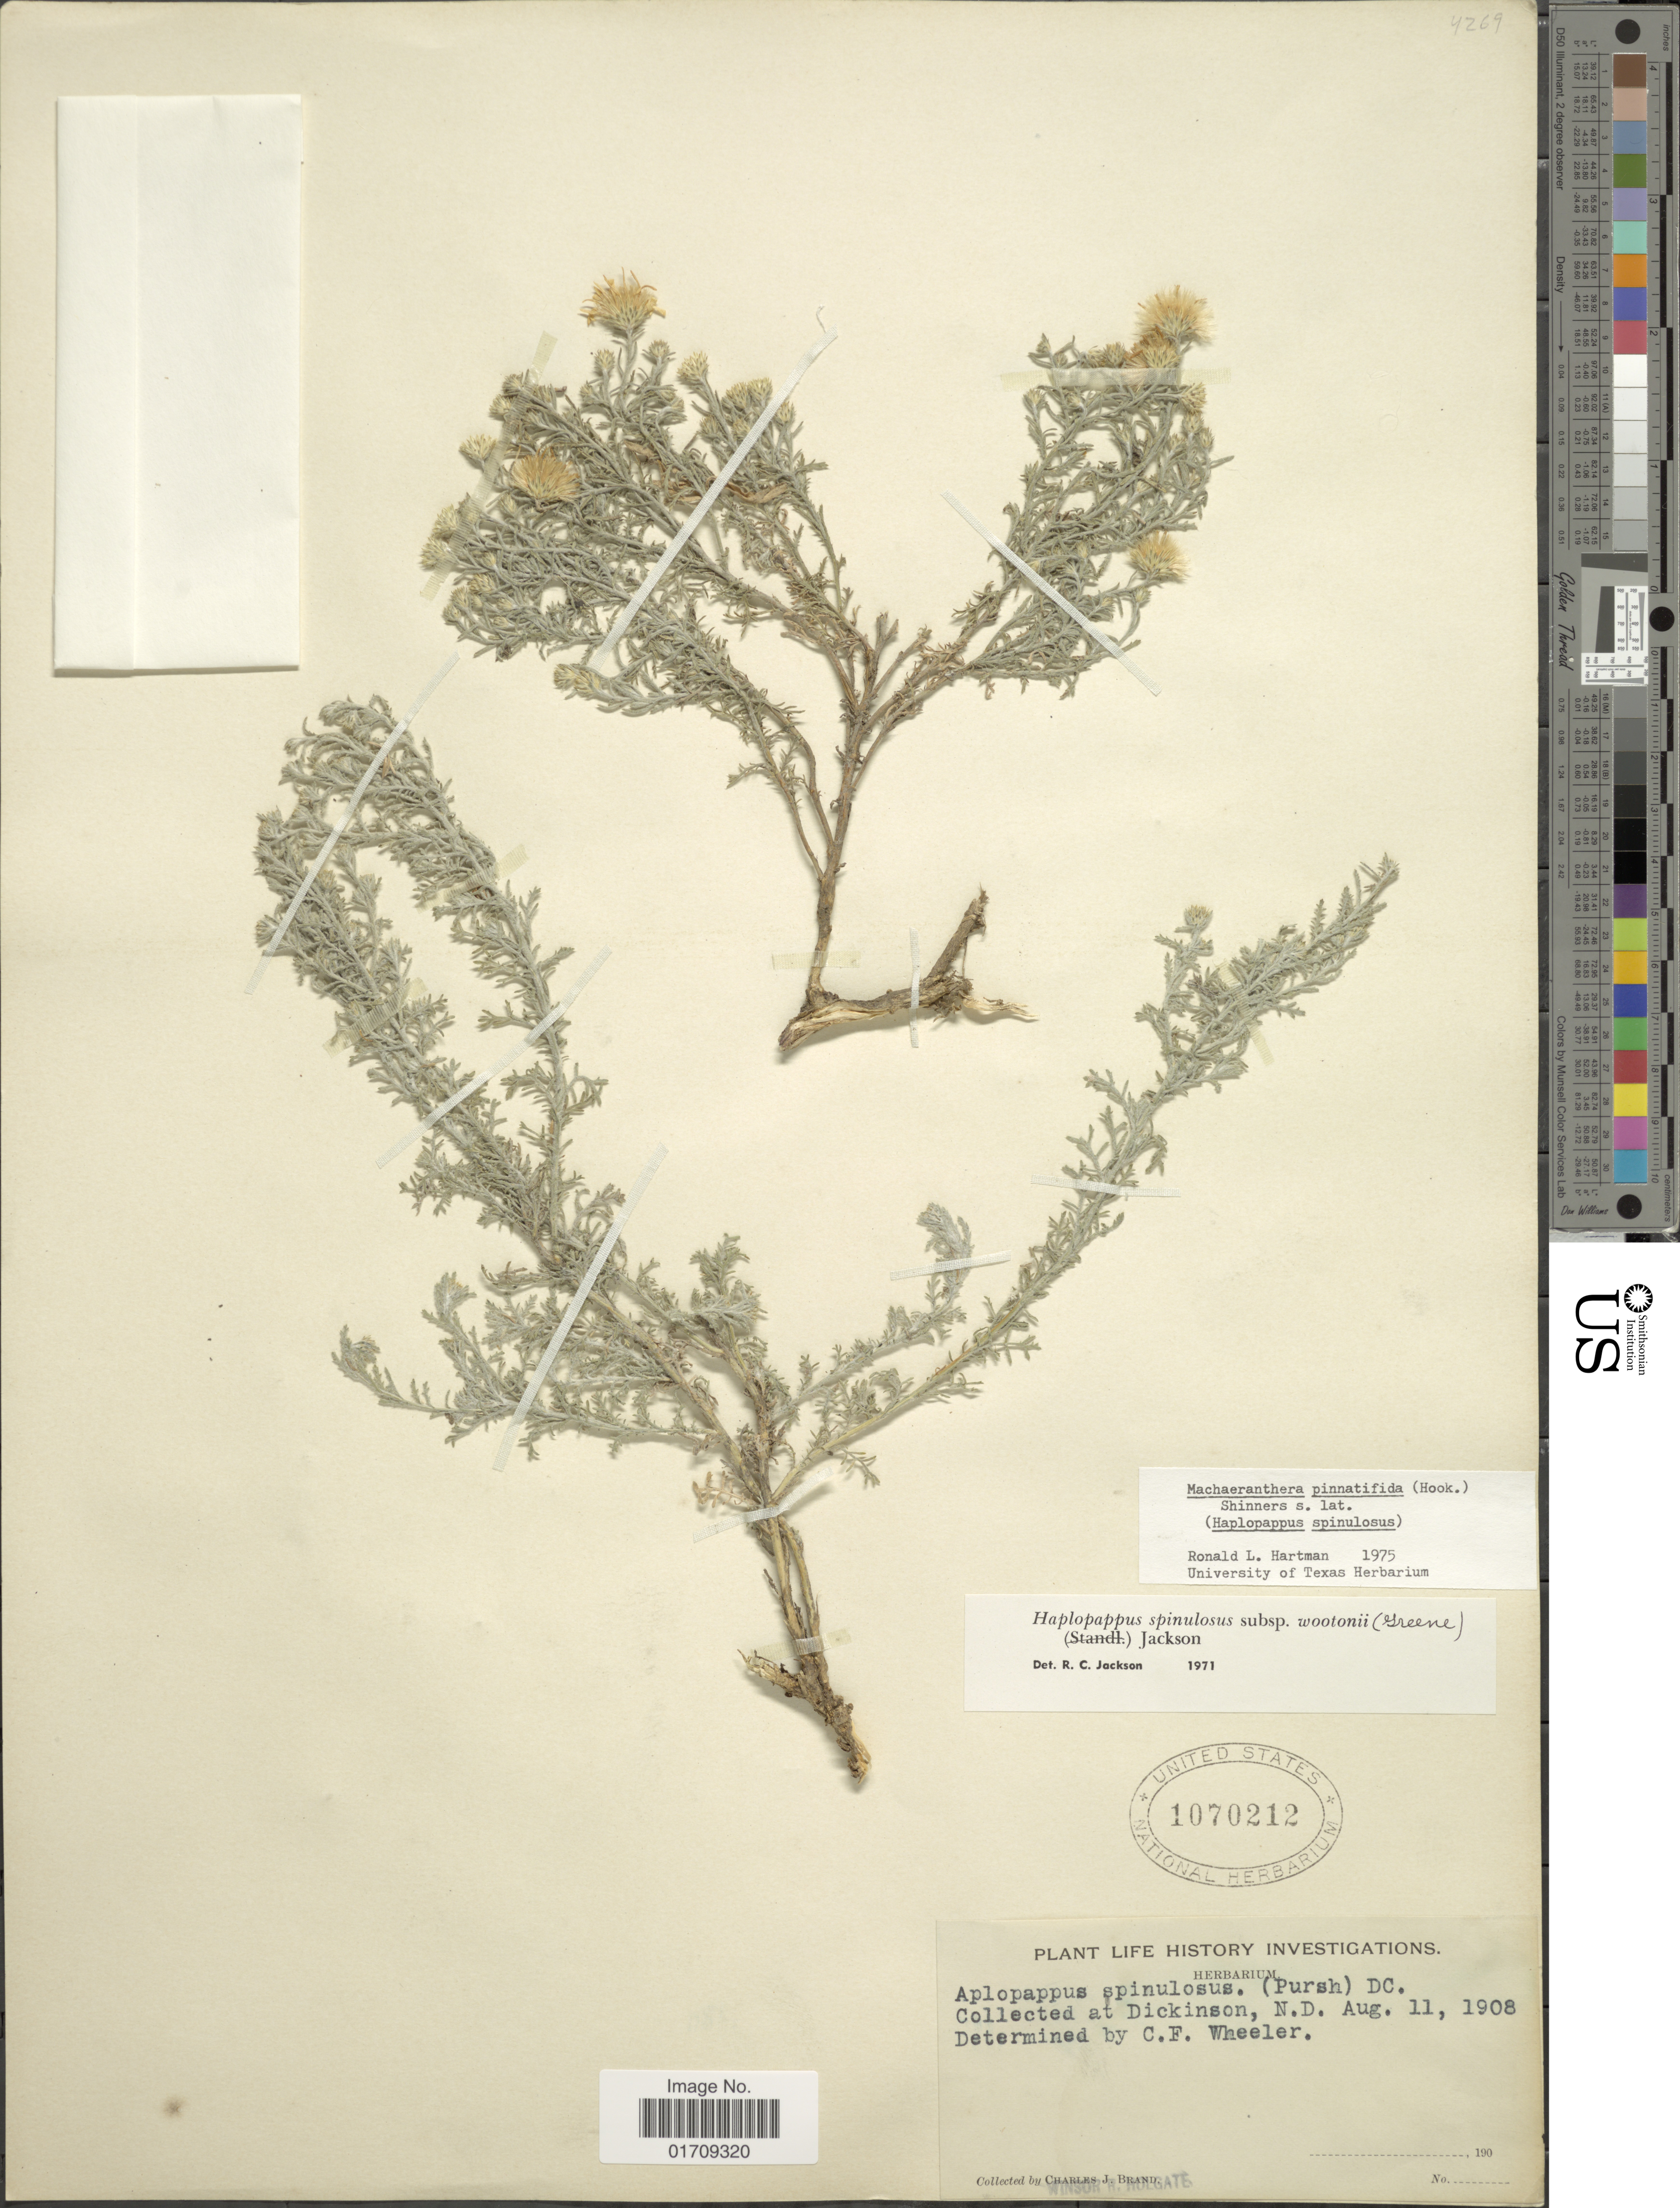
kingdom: Plantae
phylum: Tracheophyta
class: Magnoliopsida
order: Asterales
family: Asteraceae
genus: Machaeranthera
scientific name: Machaeranthera pinnatifida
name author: (Hook.) Shinners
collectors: W. Holgate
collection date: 1908-08-11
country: United States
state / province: North Dakota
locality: Dickinson, N. D.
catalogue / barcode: US 1070212